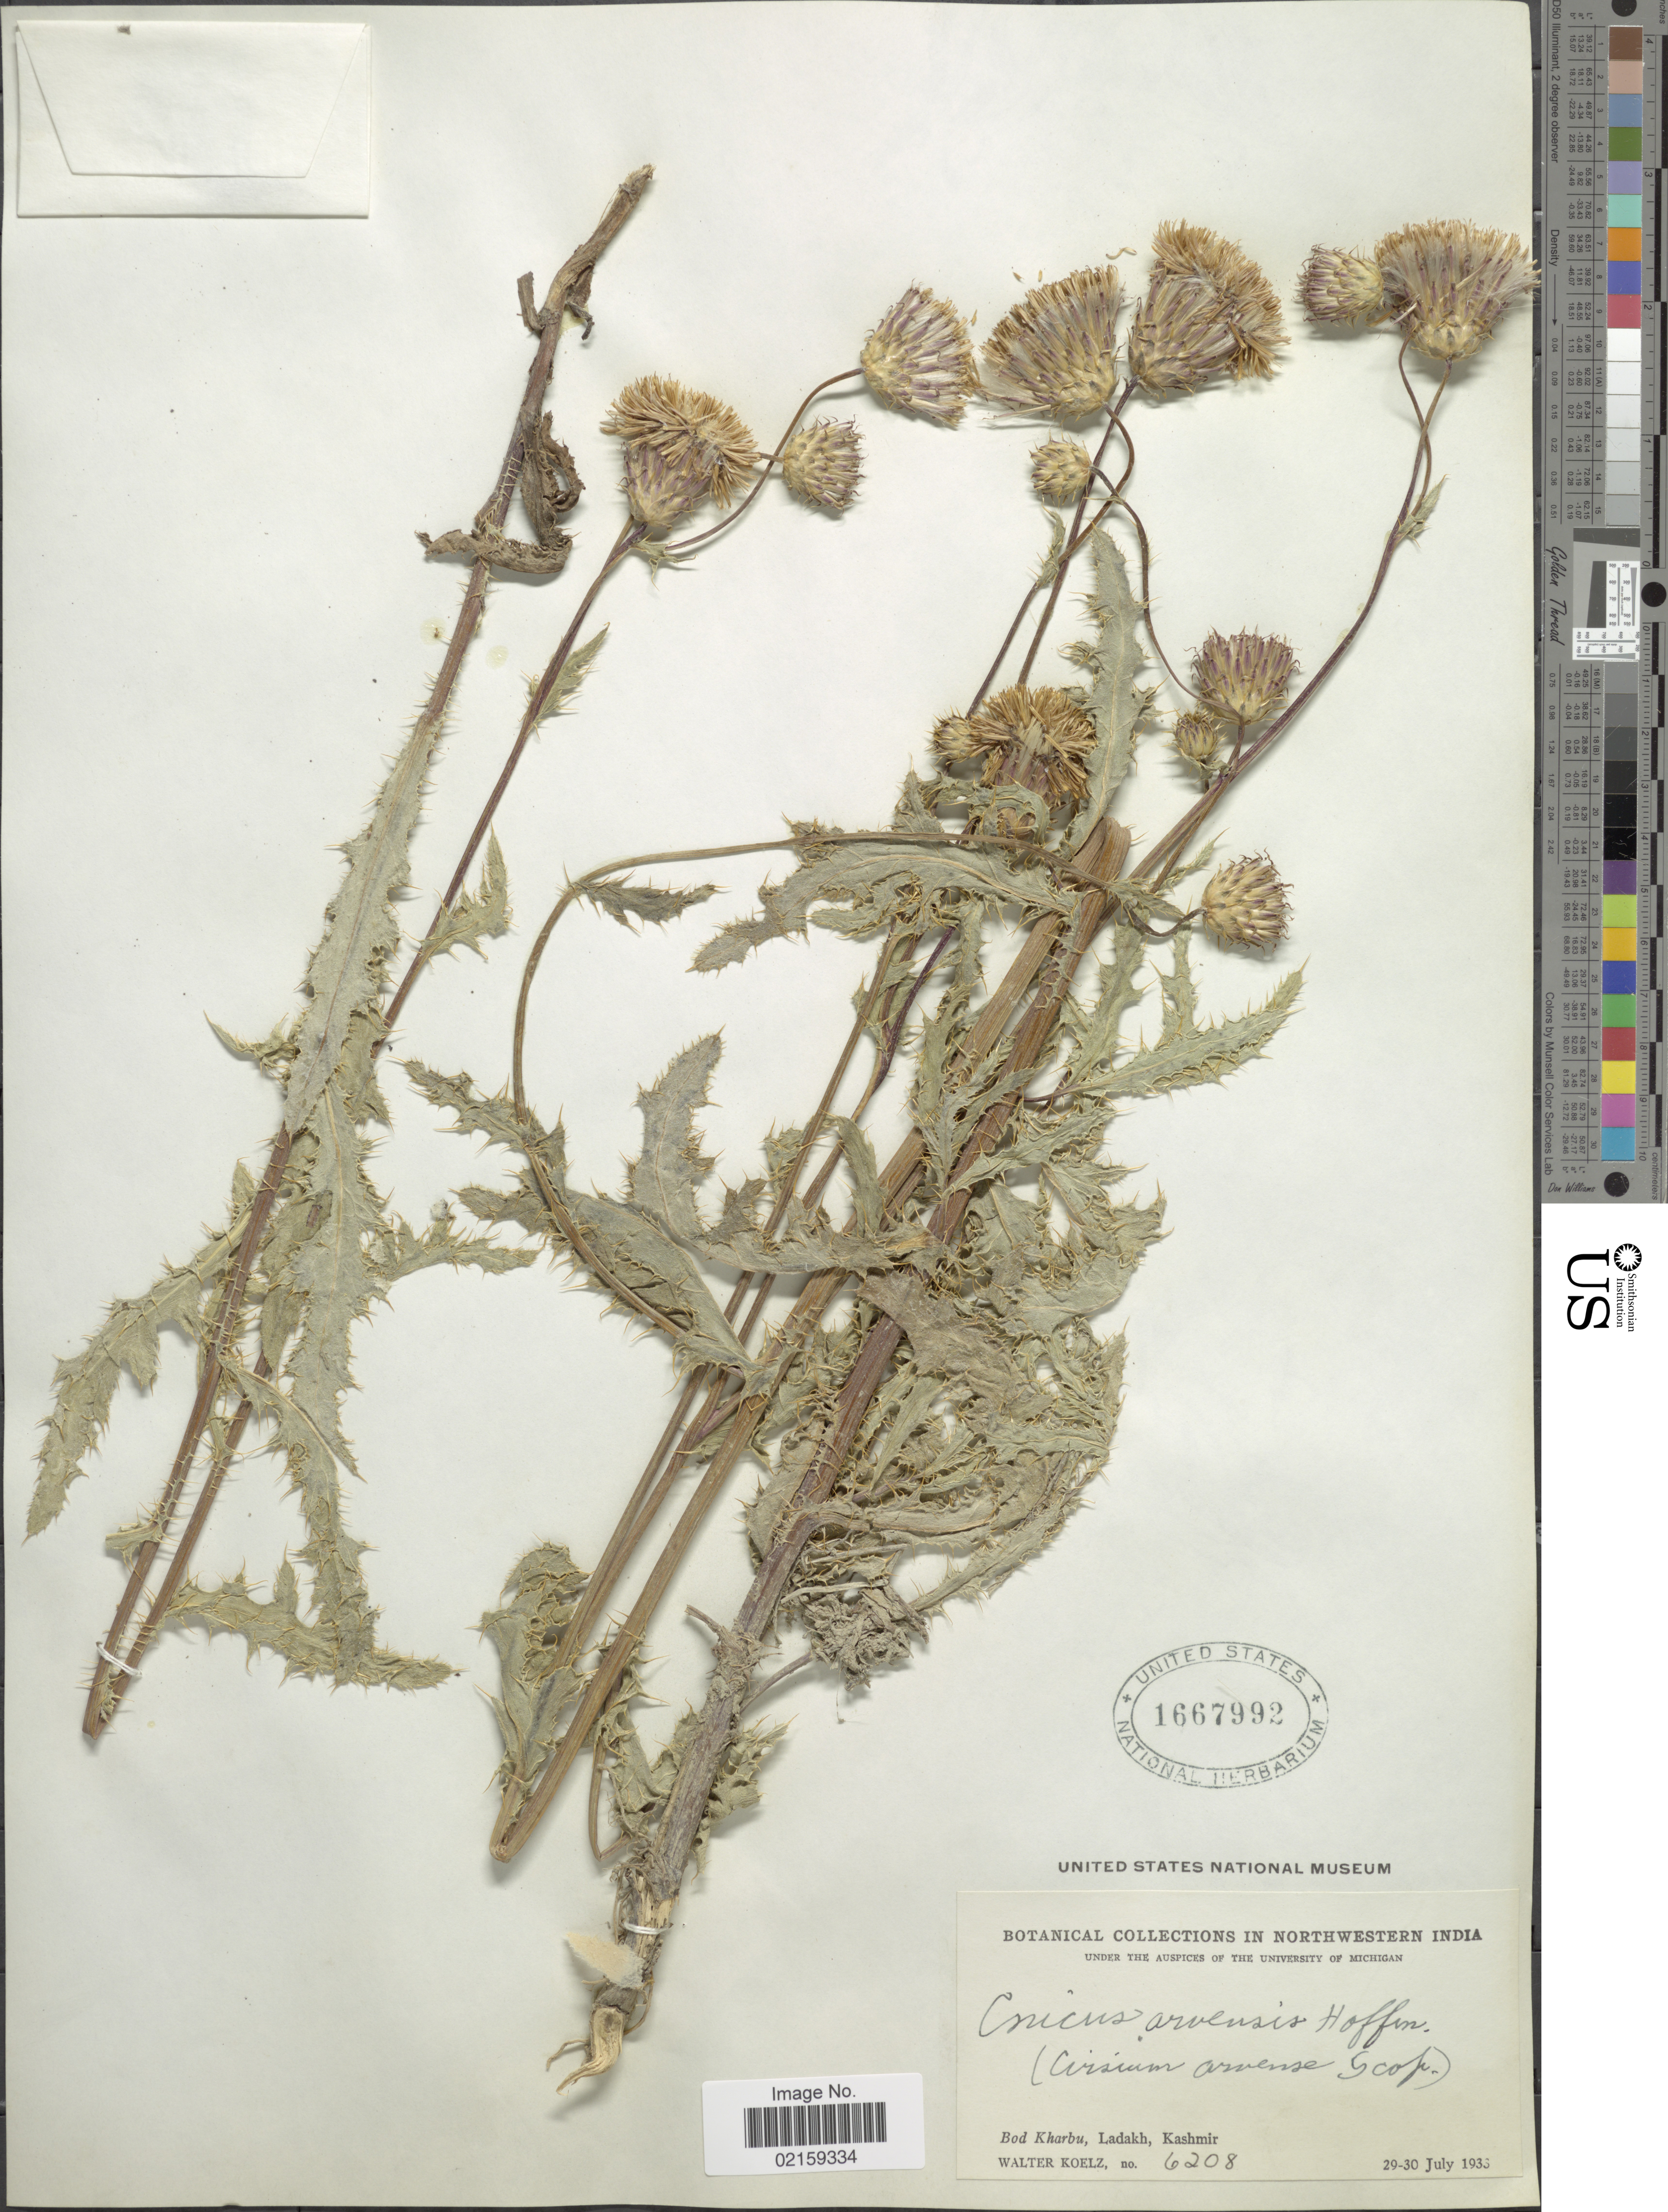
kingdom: Plantae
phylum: Tracheophyta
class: Magnoliopsida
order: Asterales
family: Asteraceae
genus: Cirsium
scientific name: Cirsium arvense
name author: (L.) Scop.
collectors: W. N. Koelz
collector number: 6208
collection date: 1933-07-29/1933-07-30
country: India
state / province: Jammu and Kashmir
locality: Bod Kharbu, Ladakh, Kashmir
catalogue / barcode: US 1667992